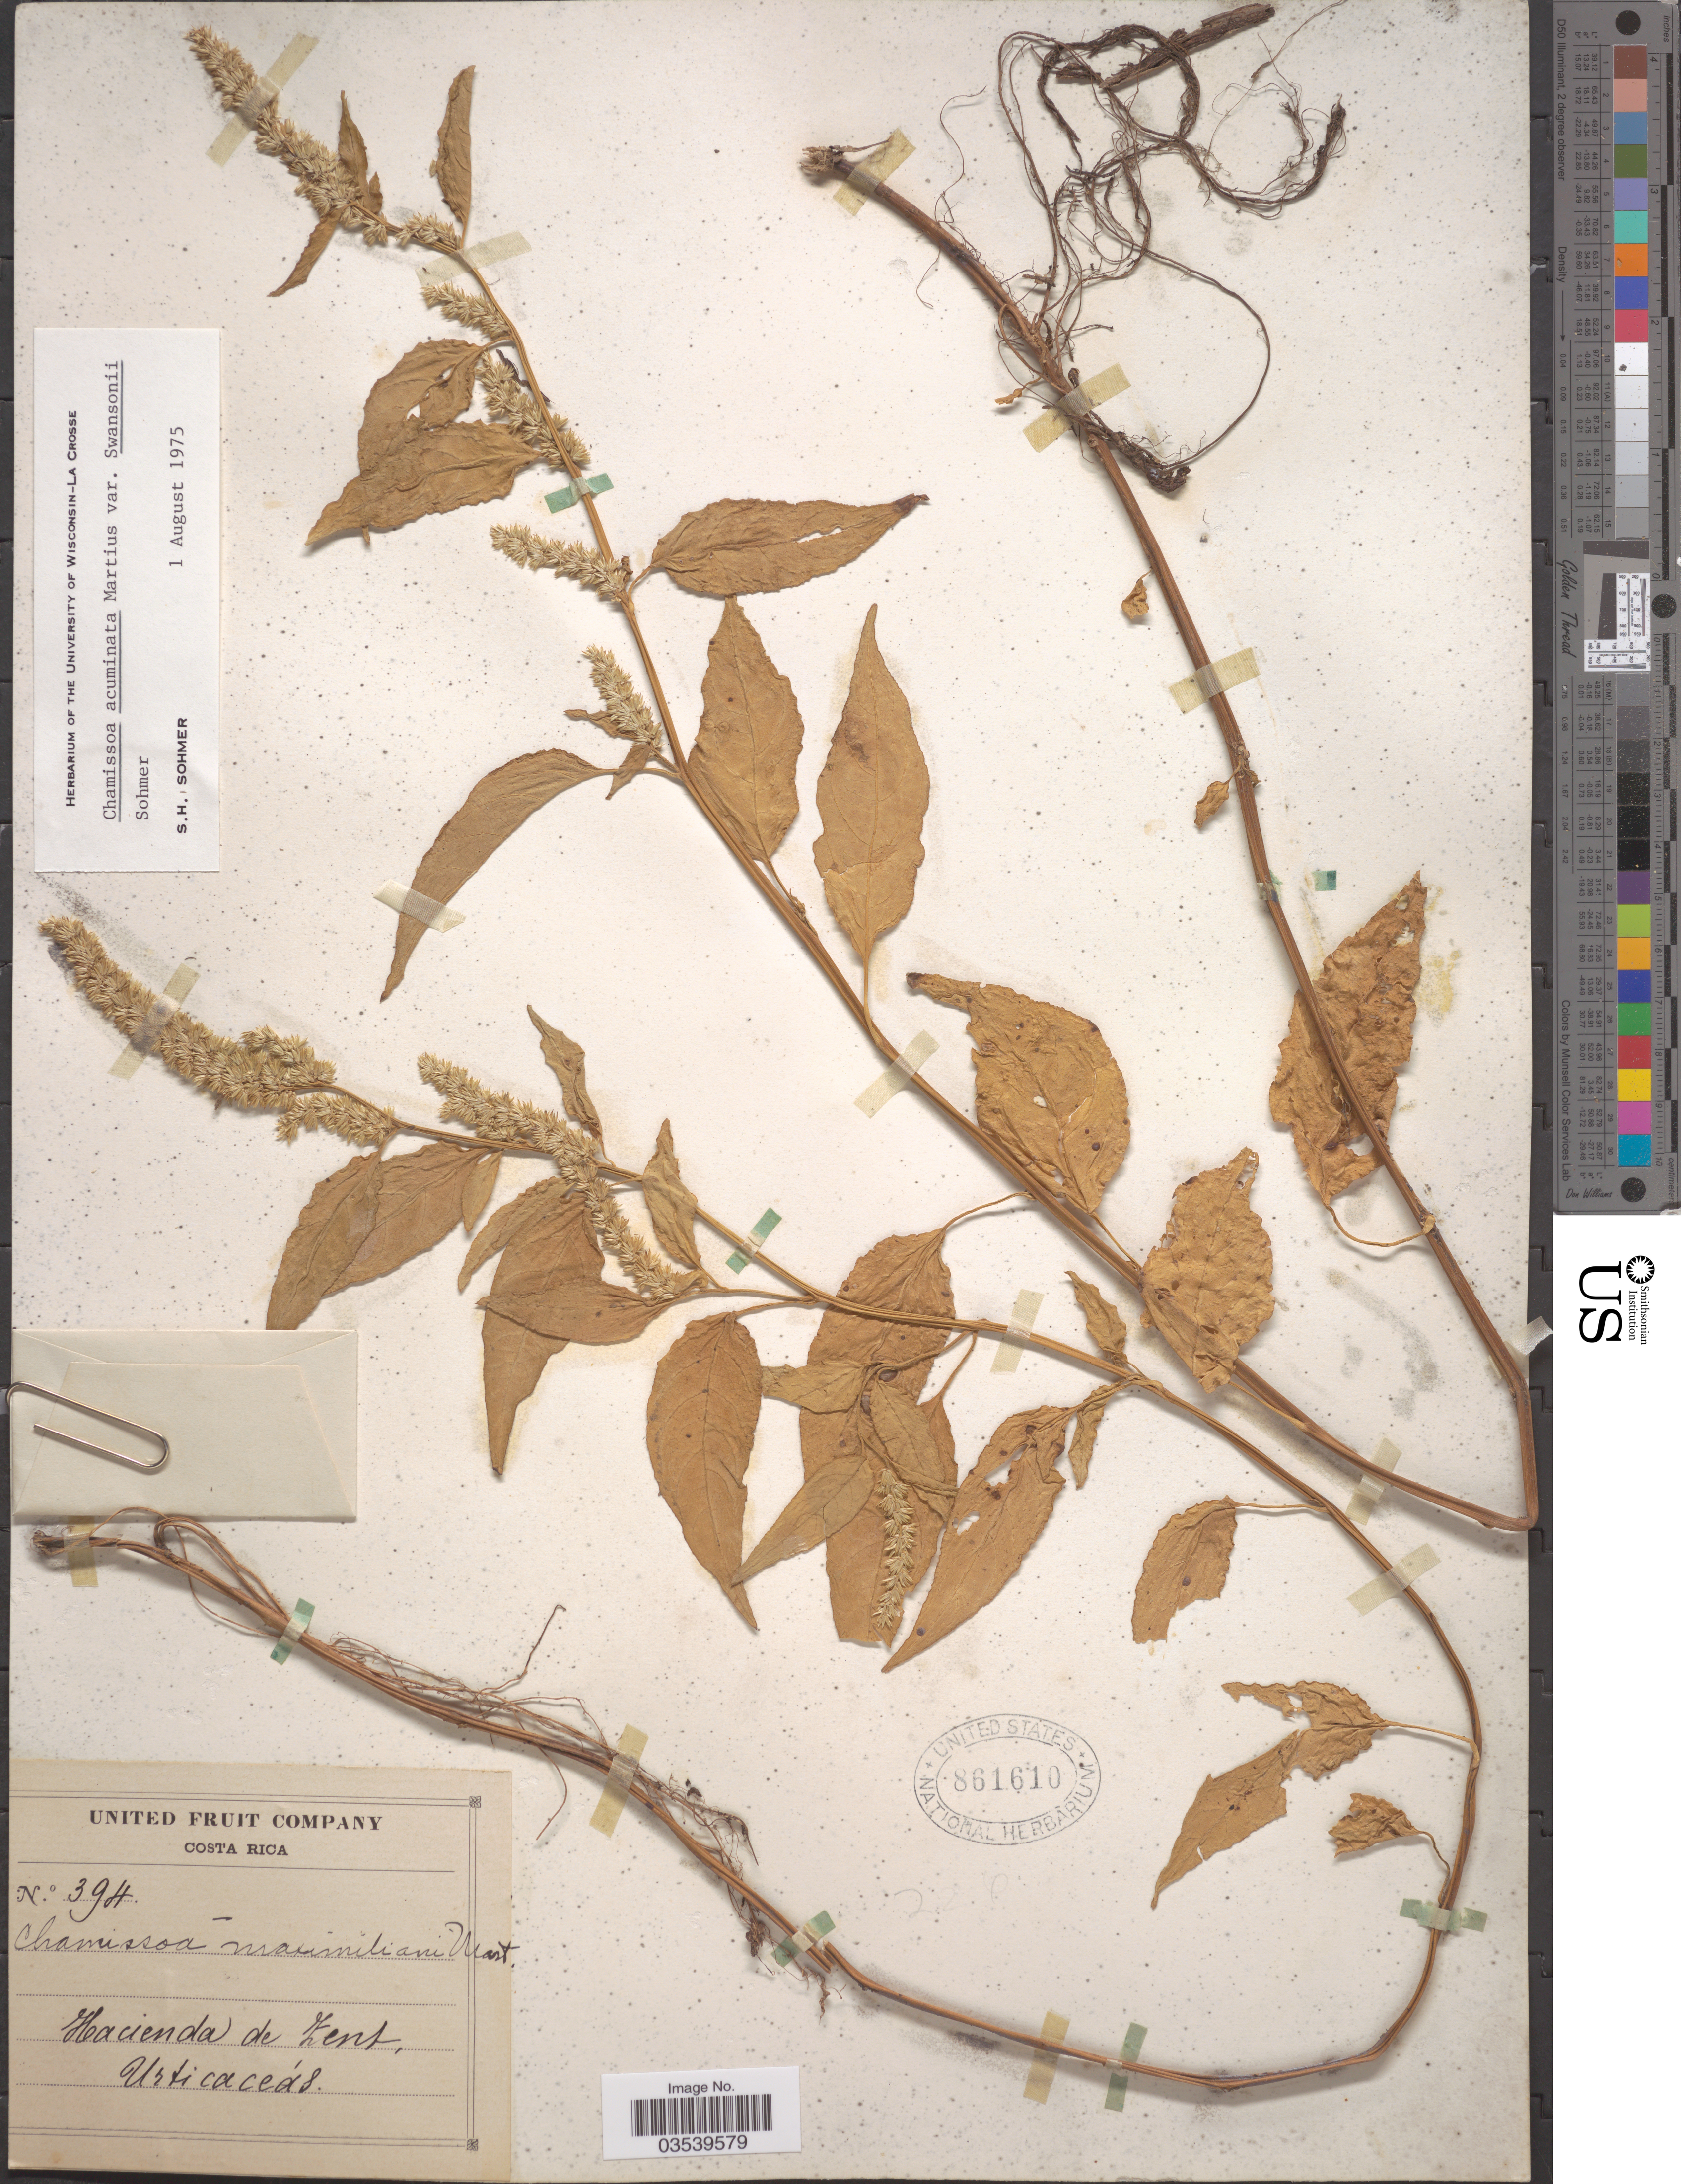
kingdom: Plantae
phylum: Tracheophyta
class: Magnoliopsida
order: Caryophyllales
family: Amaranthaceae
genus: Chamissoa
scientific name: Chamissoa acuminata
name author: Mart.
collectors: United Fruit Company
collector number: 394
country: Costa Rica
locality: Hacienda de Zent.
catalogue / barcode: US 861610